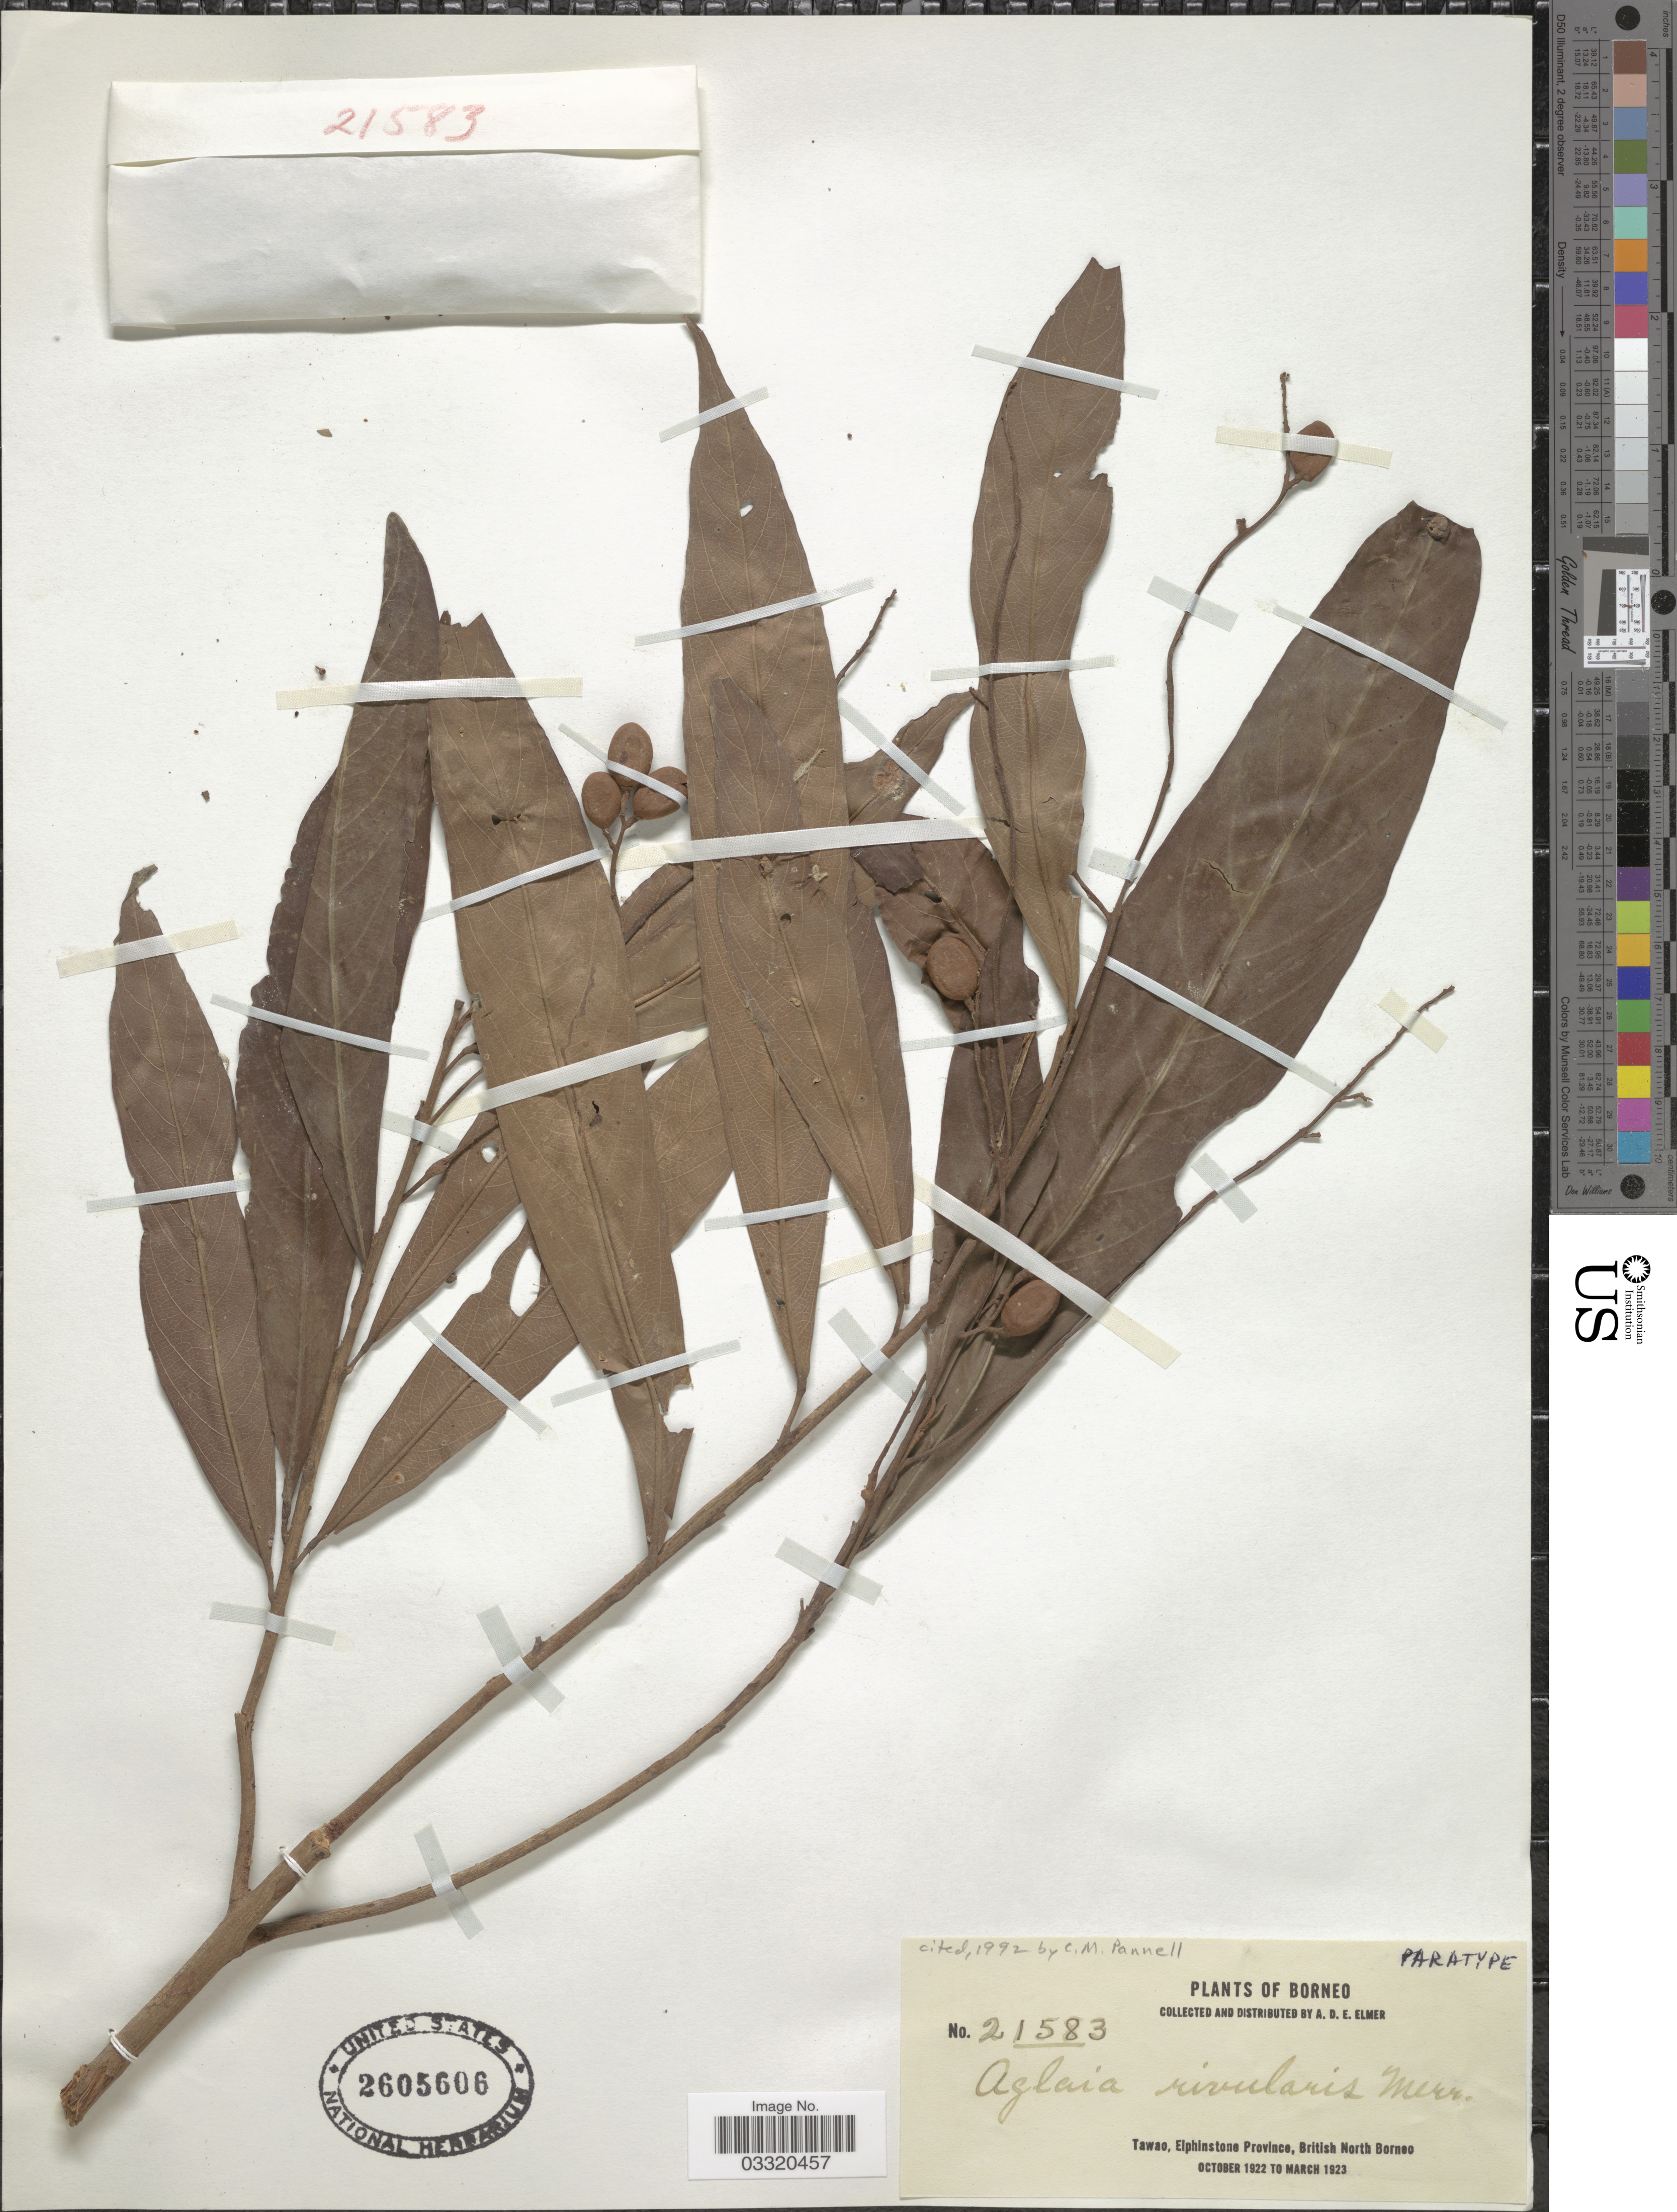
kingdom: Plantae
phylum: Tracheophyta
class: Magnoliopsida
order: Sapindales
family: Meliaceae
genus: Aglaia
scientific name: Aglaia rivularis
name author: Merr.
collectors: A. D. E. Elmer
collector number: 21583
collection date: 1922-10/1923-03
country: Malaysia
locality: Borneo. Tawao, Elphinstone Province, British North Borneo.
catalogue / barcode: US 2605606